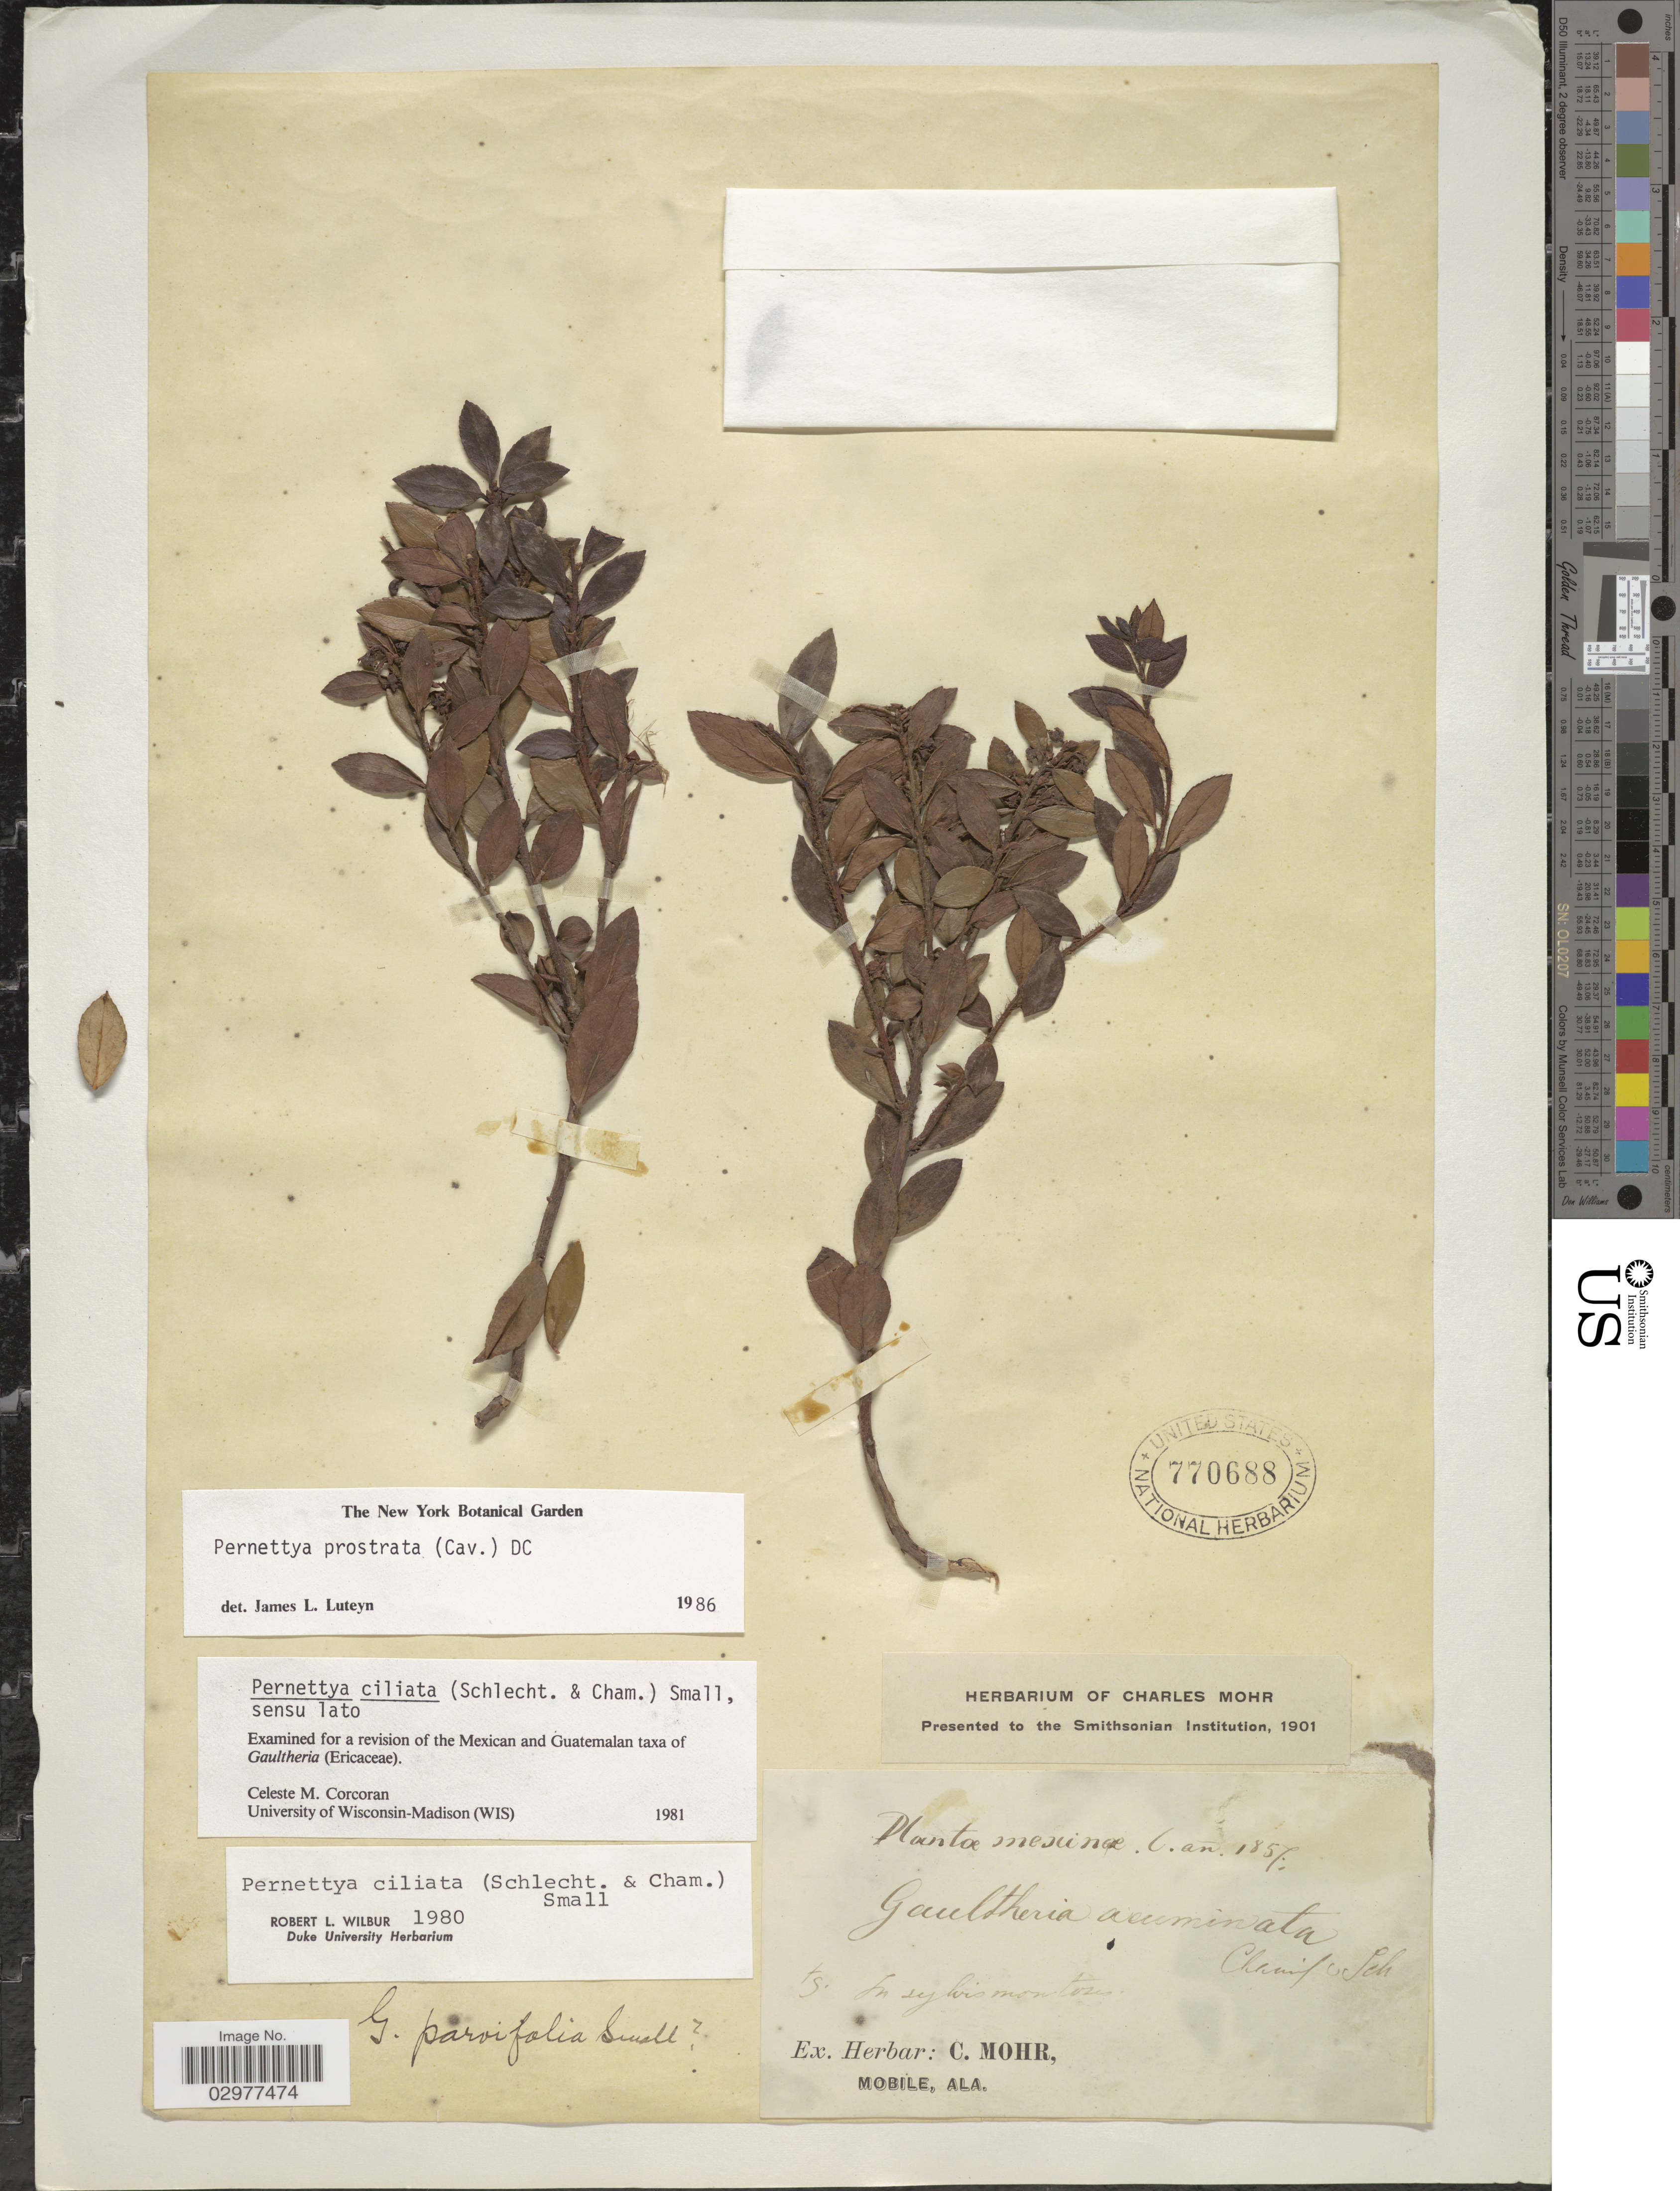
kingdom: Plantae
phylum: Tracheophyta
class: Magnoliopsida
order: Ericales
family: Ericaceae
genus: Pernettya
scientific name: Pernettya prostrata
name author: (Cav.) DC.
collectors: ex herb. Charles Mohr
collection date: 1857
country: Mexico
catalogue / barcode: US 770688